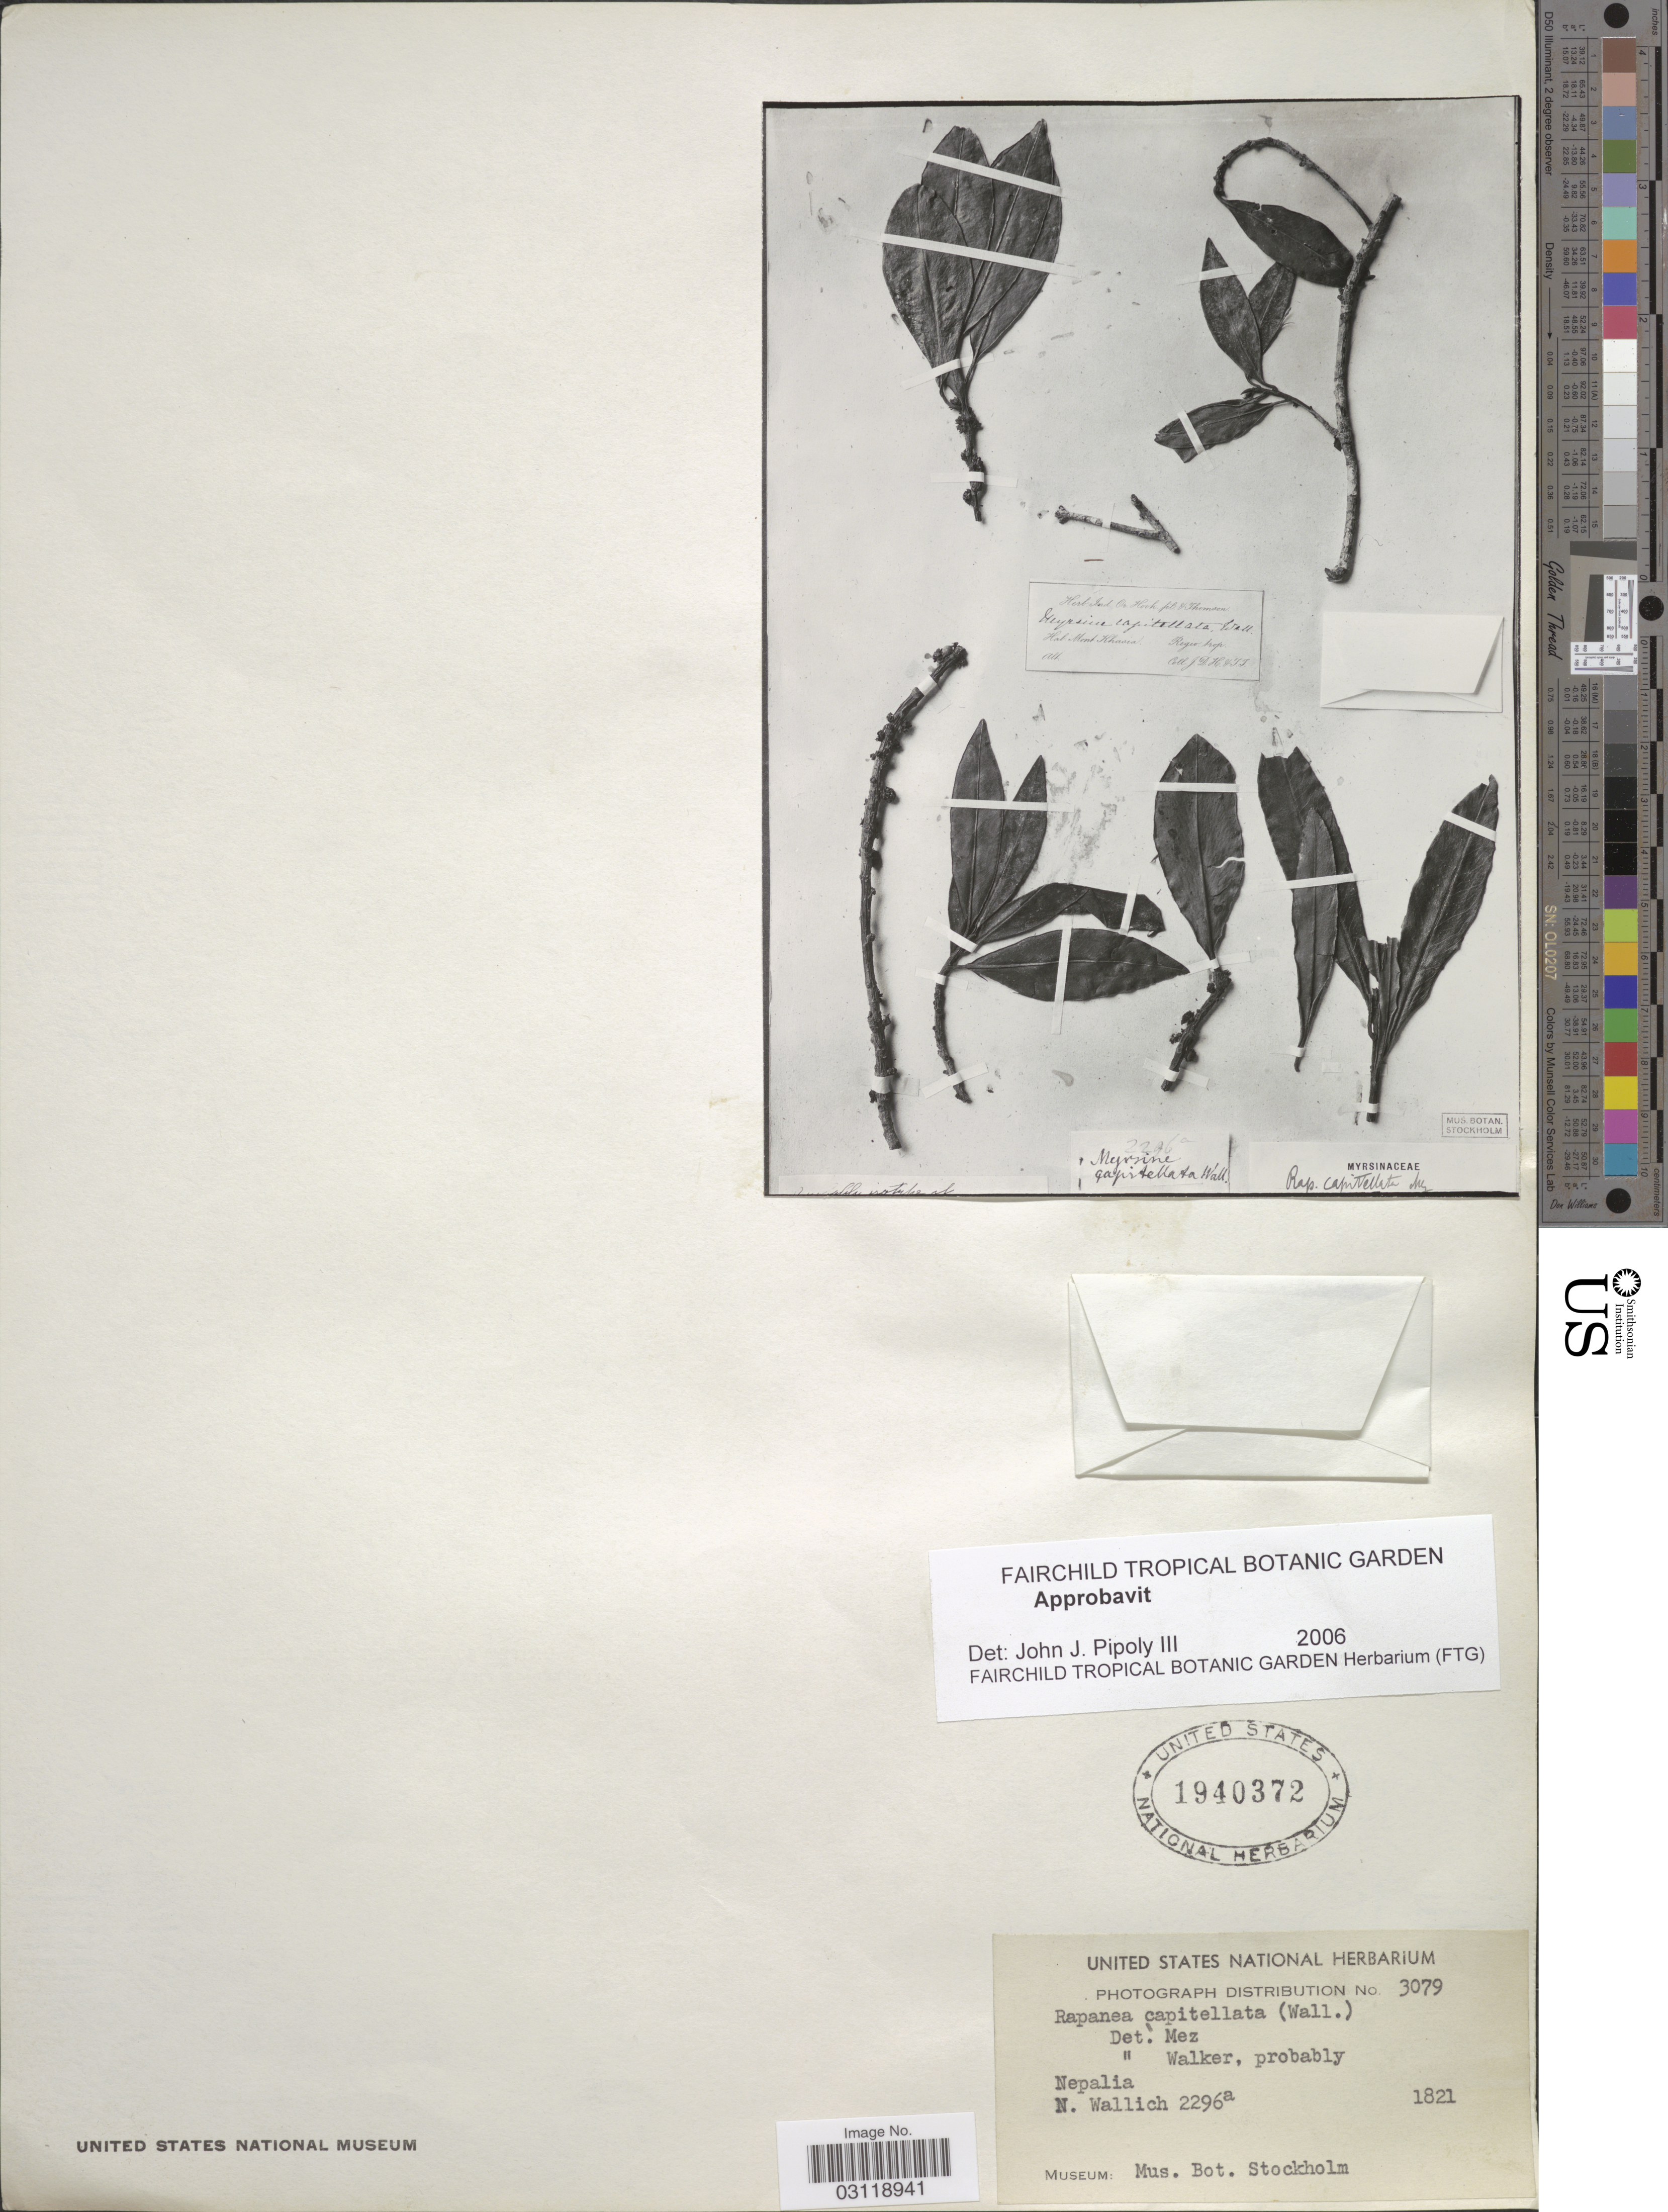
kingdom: Plantae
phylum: Tracheophyta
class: Magnoliopsida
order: Ericales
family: Primulaceae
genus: Rapanea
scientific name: Rapanea capitellata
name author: (Wall.) Mez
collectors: N. Wallich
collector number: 2296a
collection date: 1821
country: Nepal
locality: Nepalia.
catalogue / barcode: US 1940372